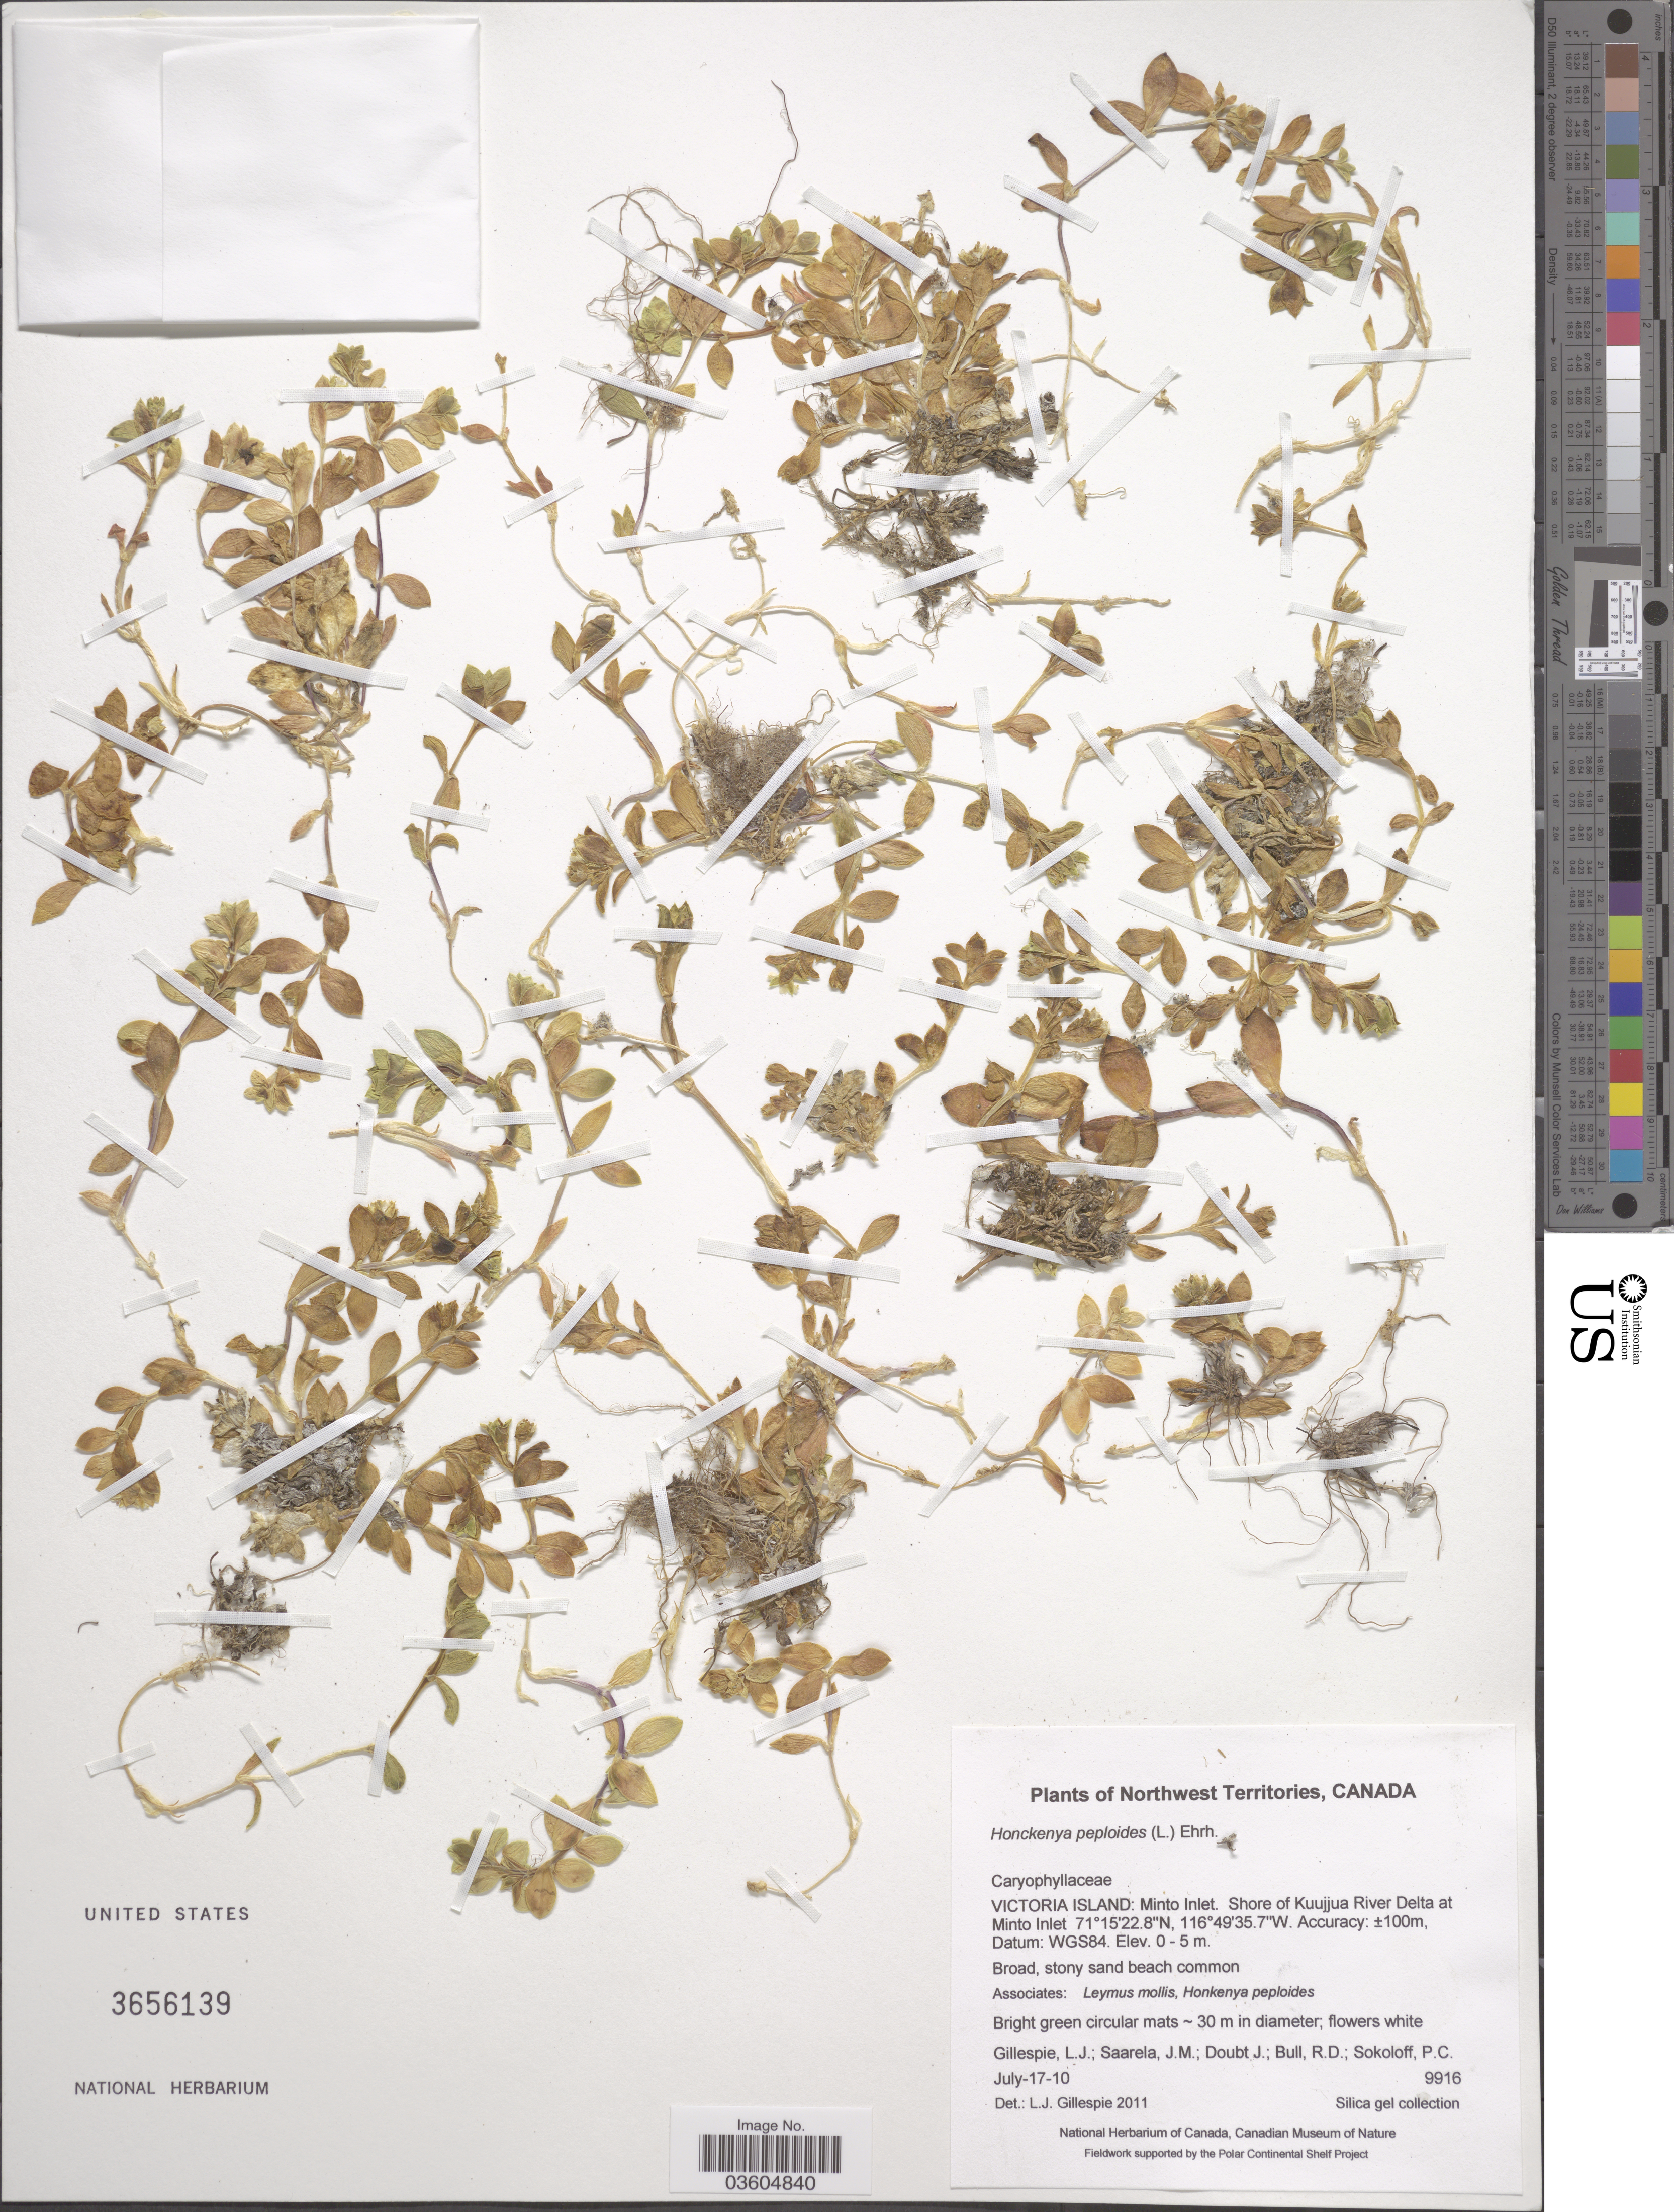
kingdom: Plantae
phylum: Tracheophyta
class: Magnoliopsida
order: Caryophyllales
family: Caryophyllaceae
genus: Honckenya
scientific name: Honckenya peploides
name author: (L.) Ehrh.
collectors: L. Gillespie, J. Saarela, J. Doubt, R. Bull & et al.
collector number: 9916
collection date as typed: Transcribed d/m/y: 17/7/10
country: Canada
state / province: Northwest Territories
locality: Victoria Island: Minto Inlet. Shore of Kuujjua River Delta at Minto Inlet.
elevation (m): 0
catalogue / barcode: US 3656139